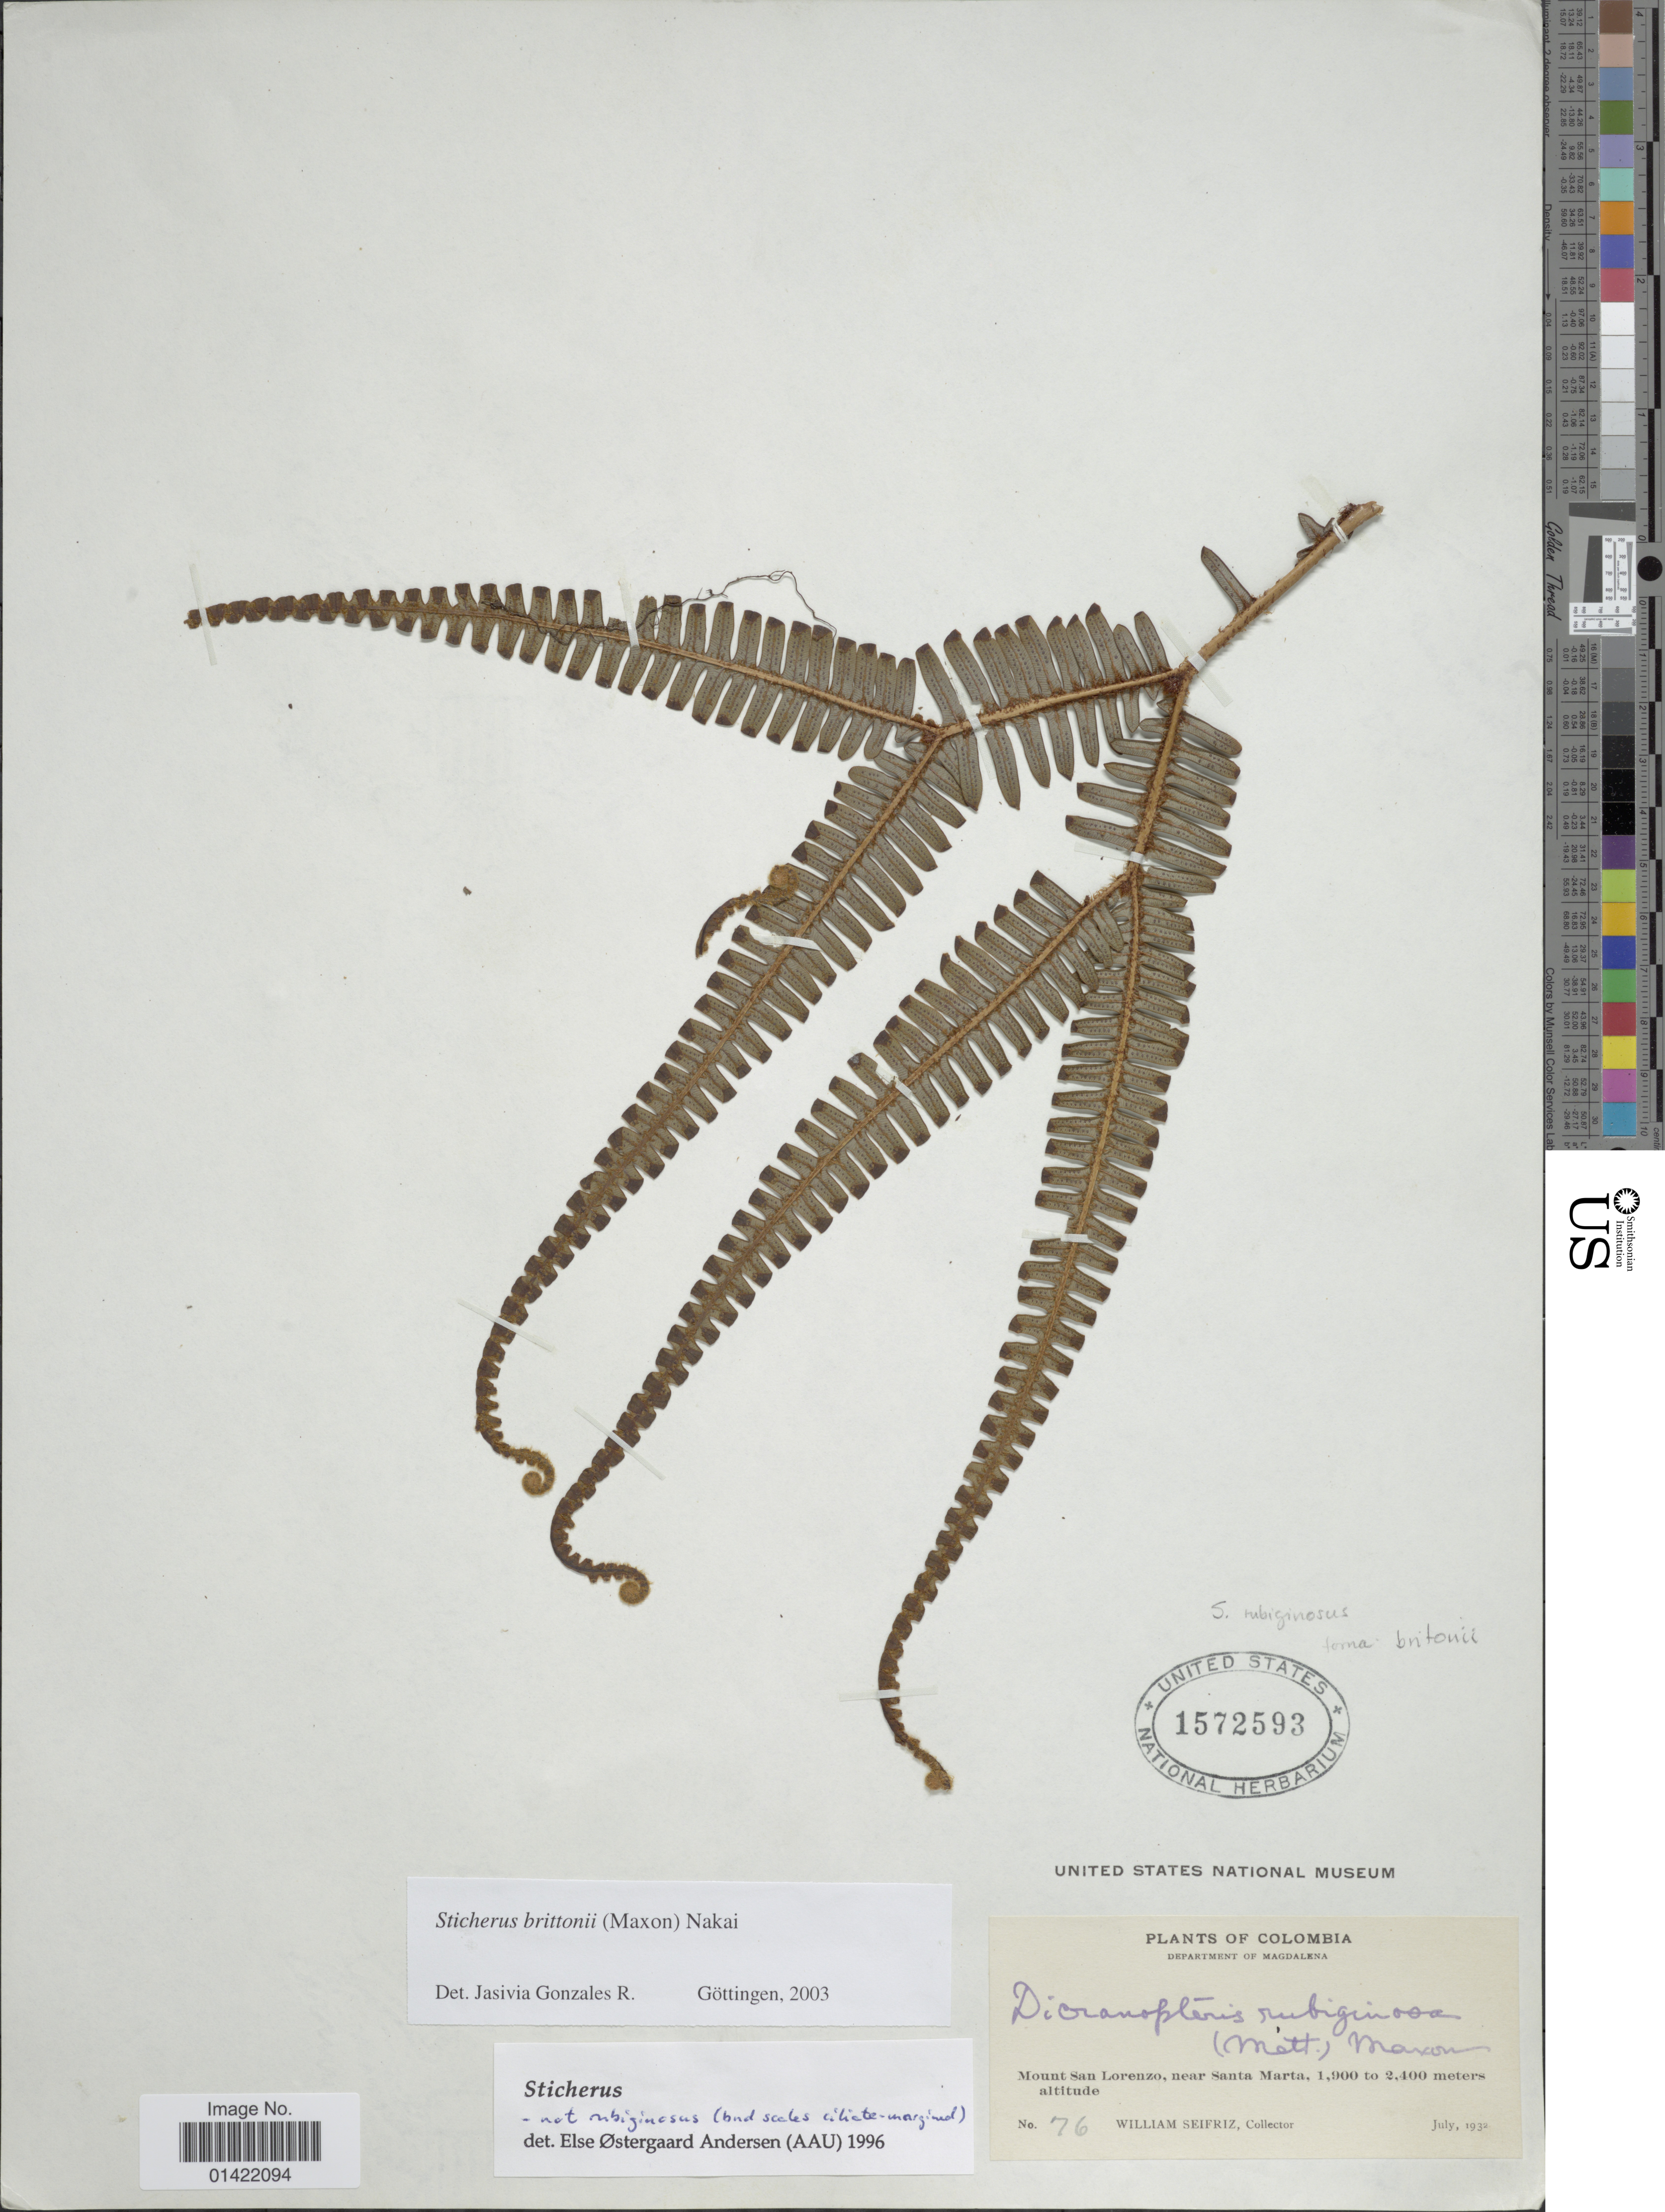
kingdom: Plantae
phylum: Tracheophyta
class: Polypodiopsida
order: Gleicheniales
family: Gleicheniaceae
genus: Sticherus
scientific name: Sticherus rubiginosus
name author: (Mett.) Nakai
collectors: W. Seifriz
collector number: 76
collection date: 1932-07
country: Colombia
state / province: Magdalena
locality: Department of Magdalena. Mount San Lorenzo, near Santa Marta.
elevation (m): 1900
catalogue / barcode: US 1572593